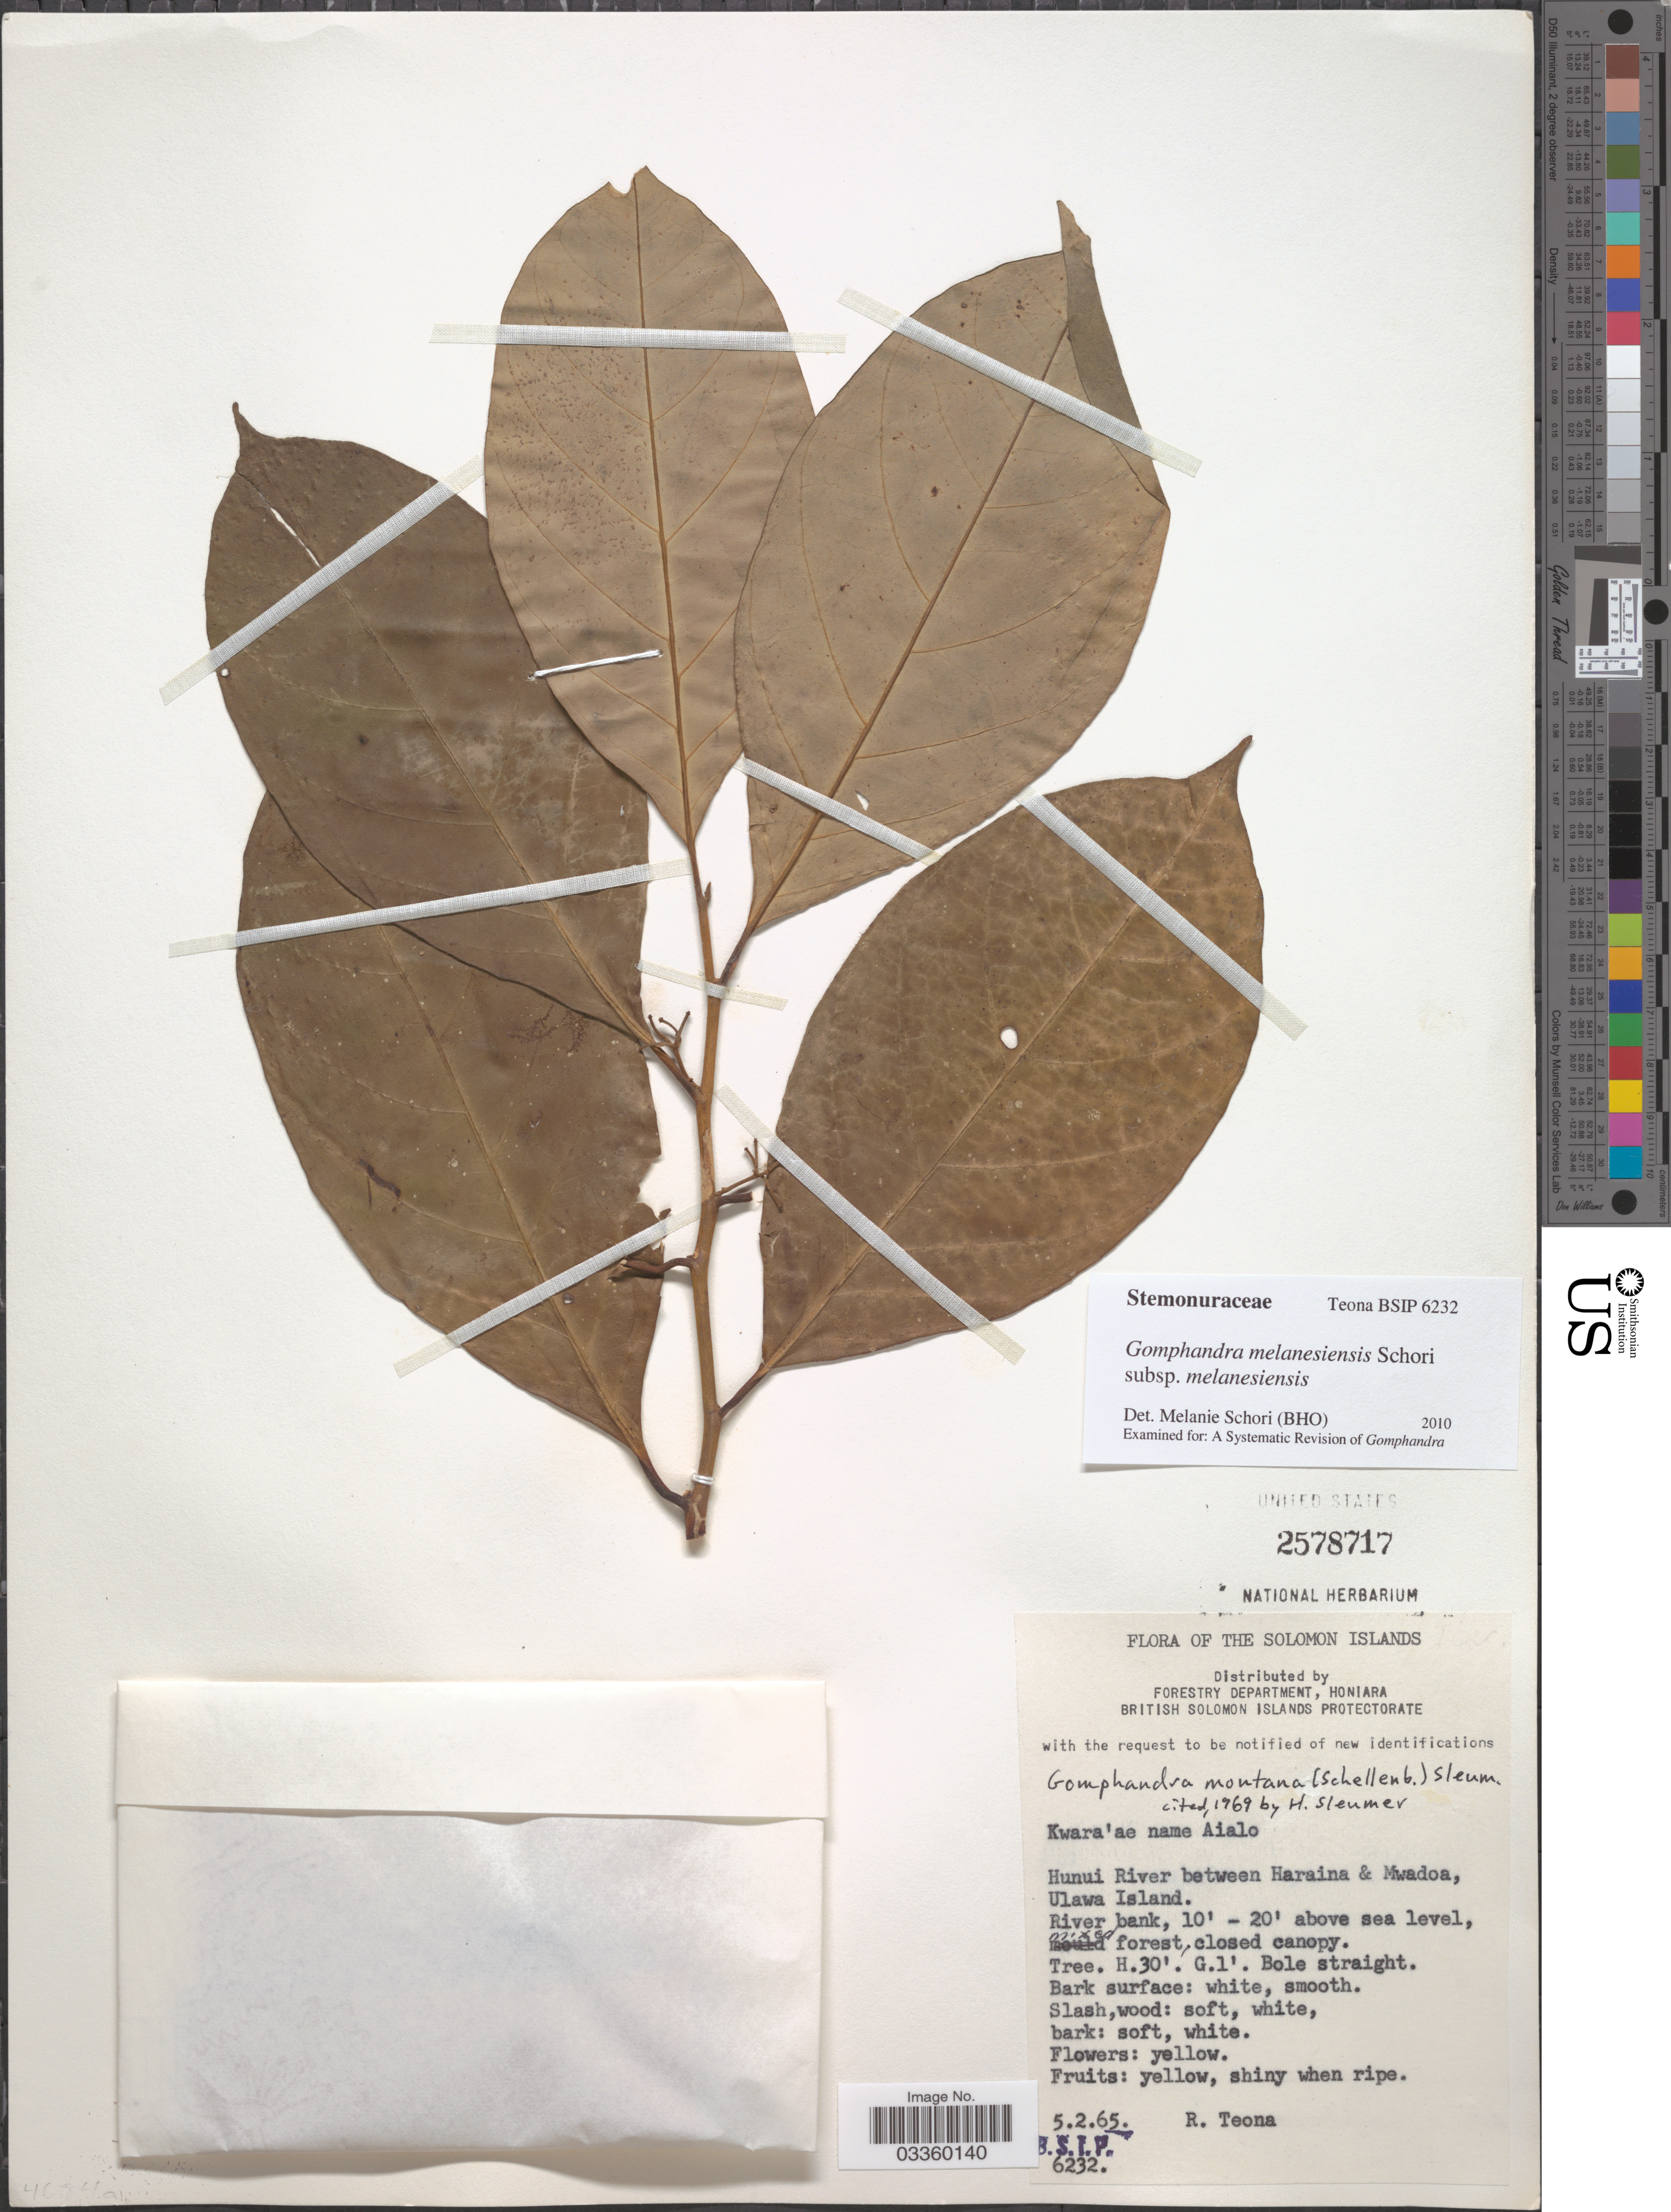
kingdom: Plantae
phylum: Tracheophyta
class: Magnoliopsida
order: Cardiopteridales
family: Stemonuraceae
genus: Gomphandra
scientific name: Gomphandra melanesiensis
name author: Schori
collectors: R. Teona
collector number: B.S.I.P. 6232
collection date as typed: Transcribed d/m/y: 5/2/65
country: Solomon Islands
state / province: Solomon Islands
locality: Hunui River between Haraina & Mwadoa, Ulawa Island.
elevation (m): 3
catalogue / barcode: US 2578717